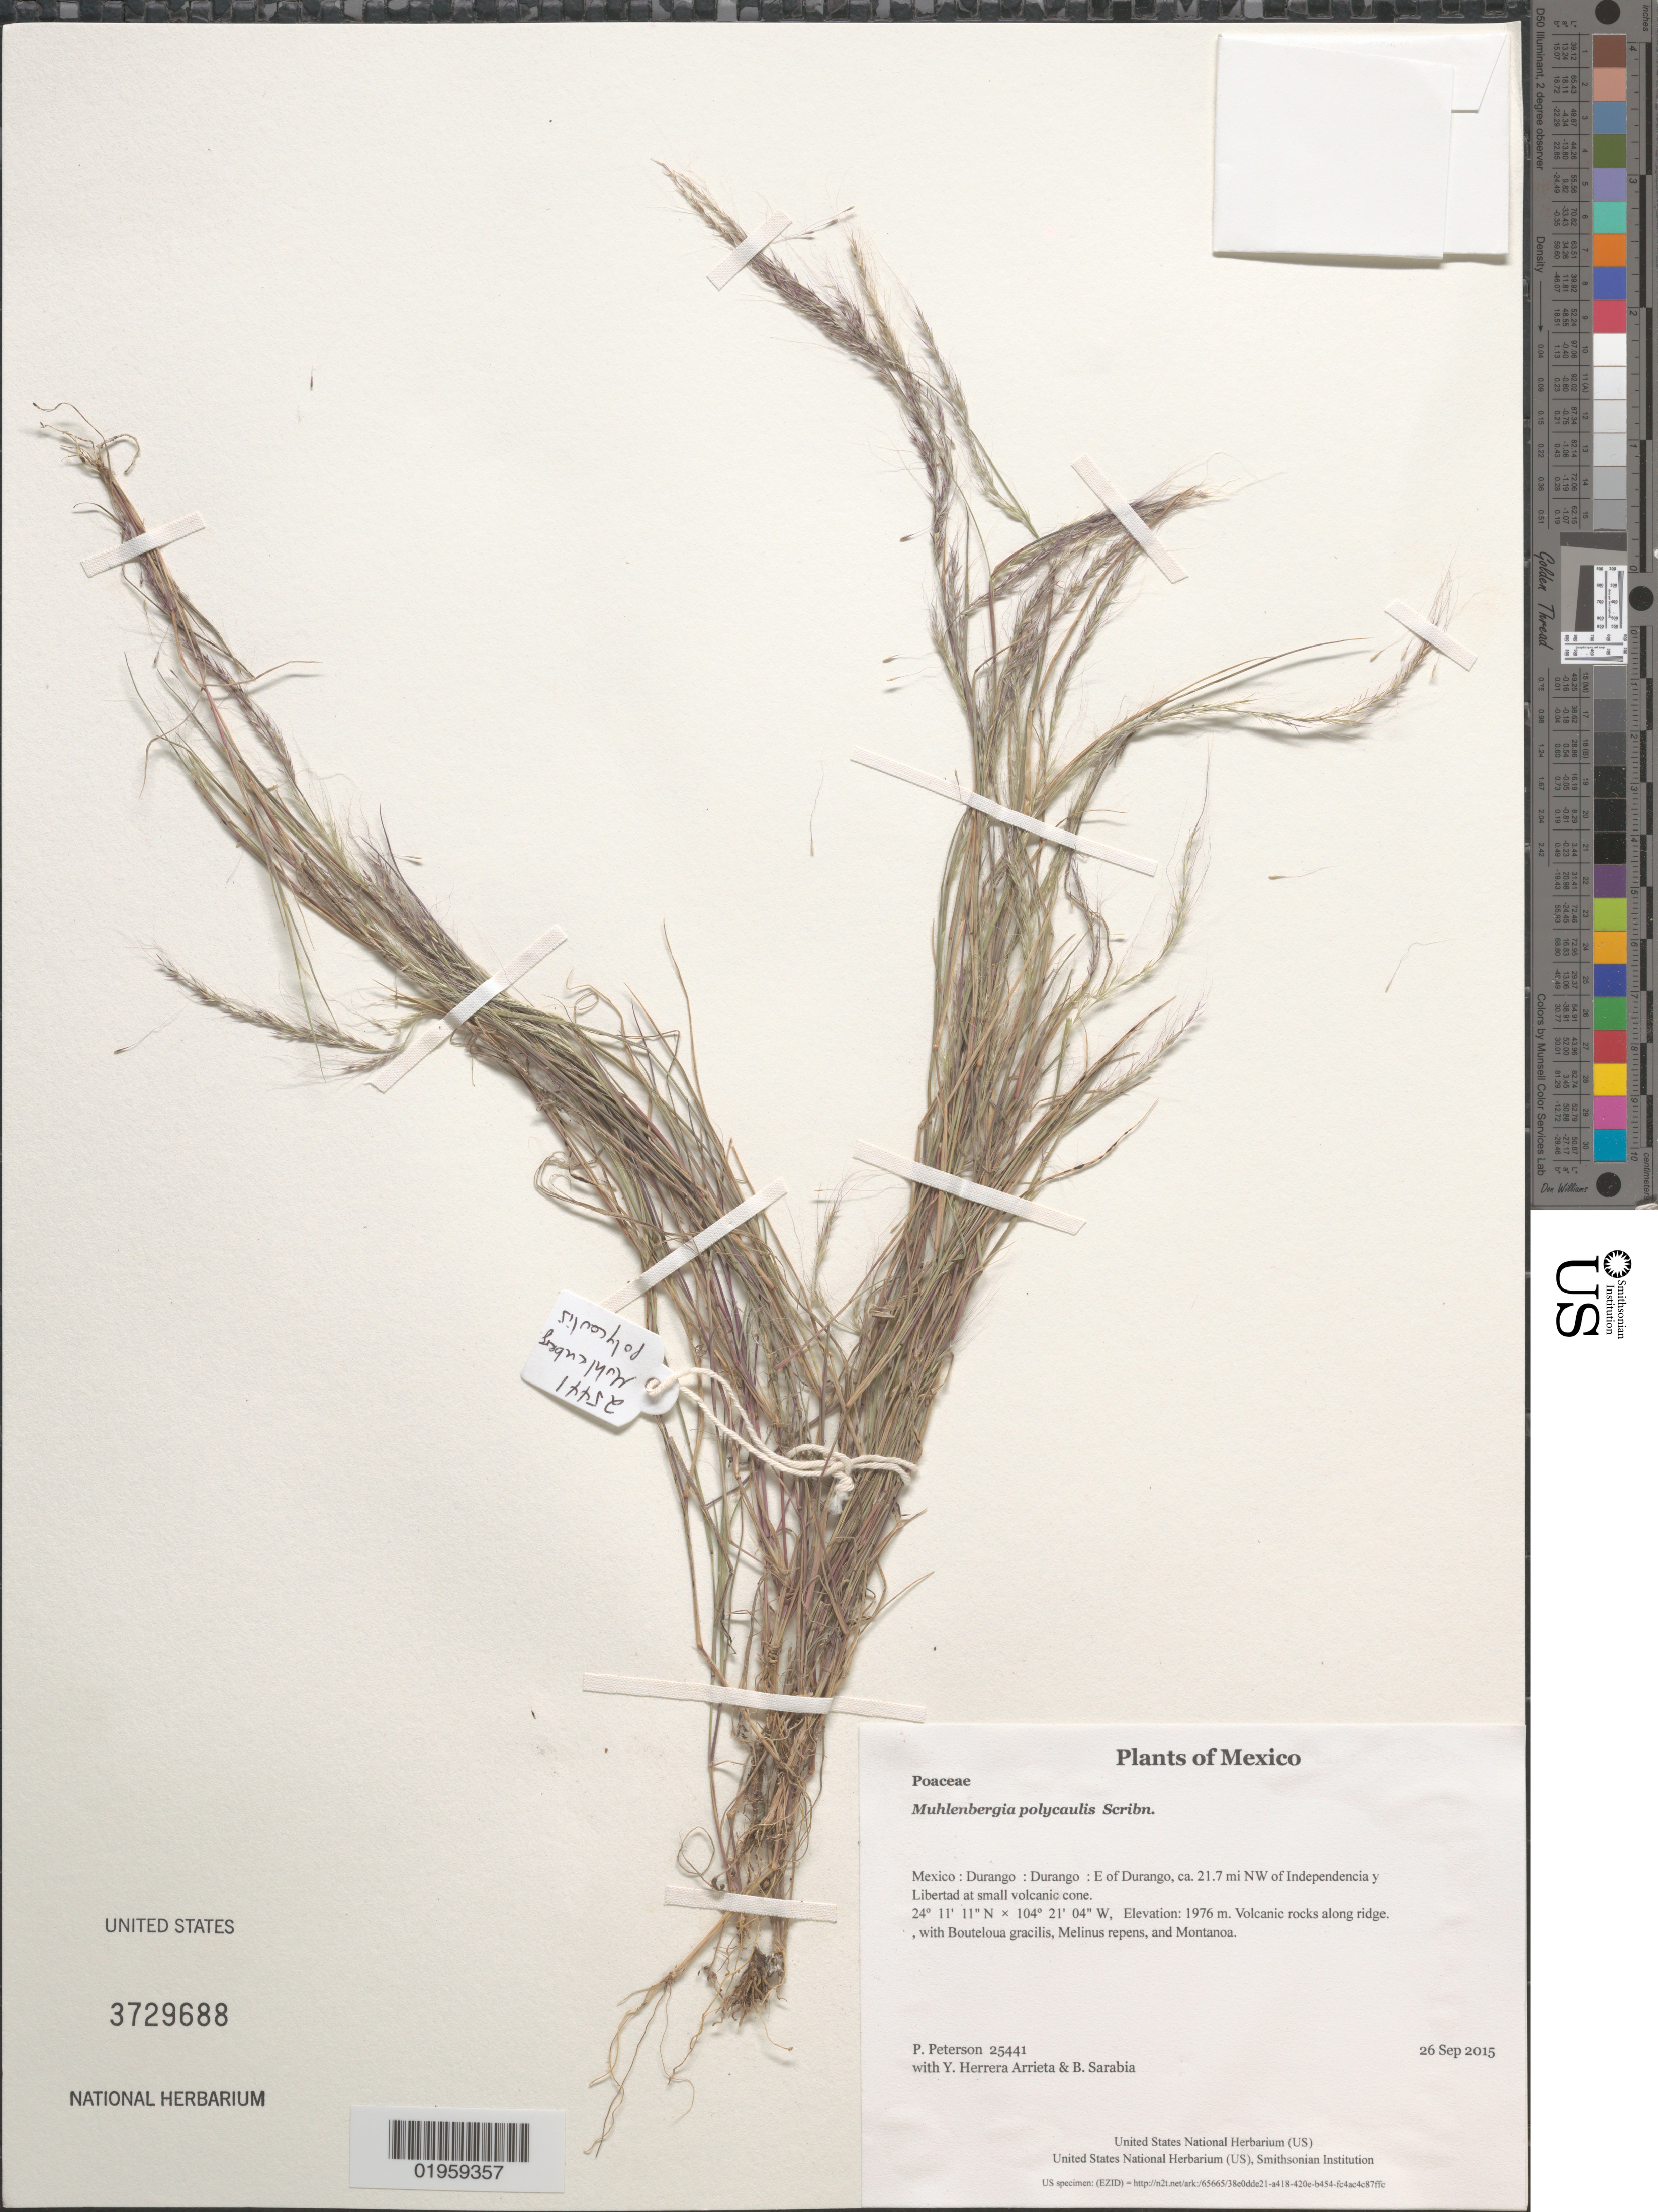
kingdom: Plantae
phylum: Tracheophyta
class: Liliopsida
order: Poales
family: Poaceae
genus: Muhlenbergia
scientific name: Muhlenbergia polycaulis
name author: Scribn.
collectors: P. M. Peterson, Y. Herrera Arrieta & B. Sarabia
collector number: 25441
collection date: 2015-09-26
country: Mexico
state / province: Durango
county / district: Durango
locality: E of Durango, ca. 21.7 mi NW of Independencia y Libertad at small volcanic cone.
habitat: Volcanic rocks along ridge.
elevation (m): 1976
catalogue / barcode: US 3729688